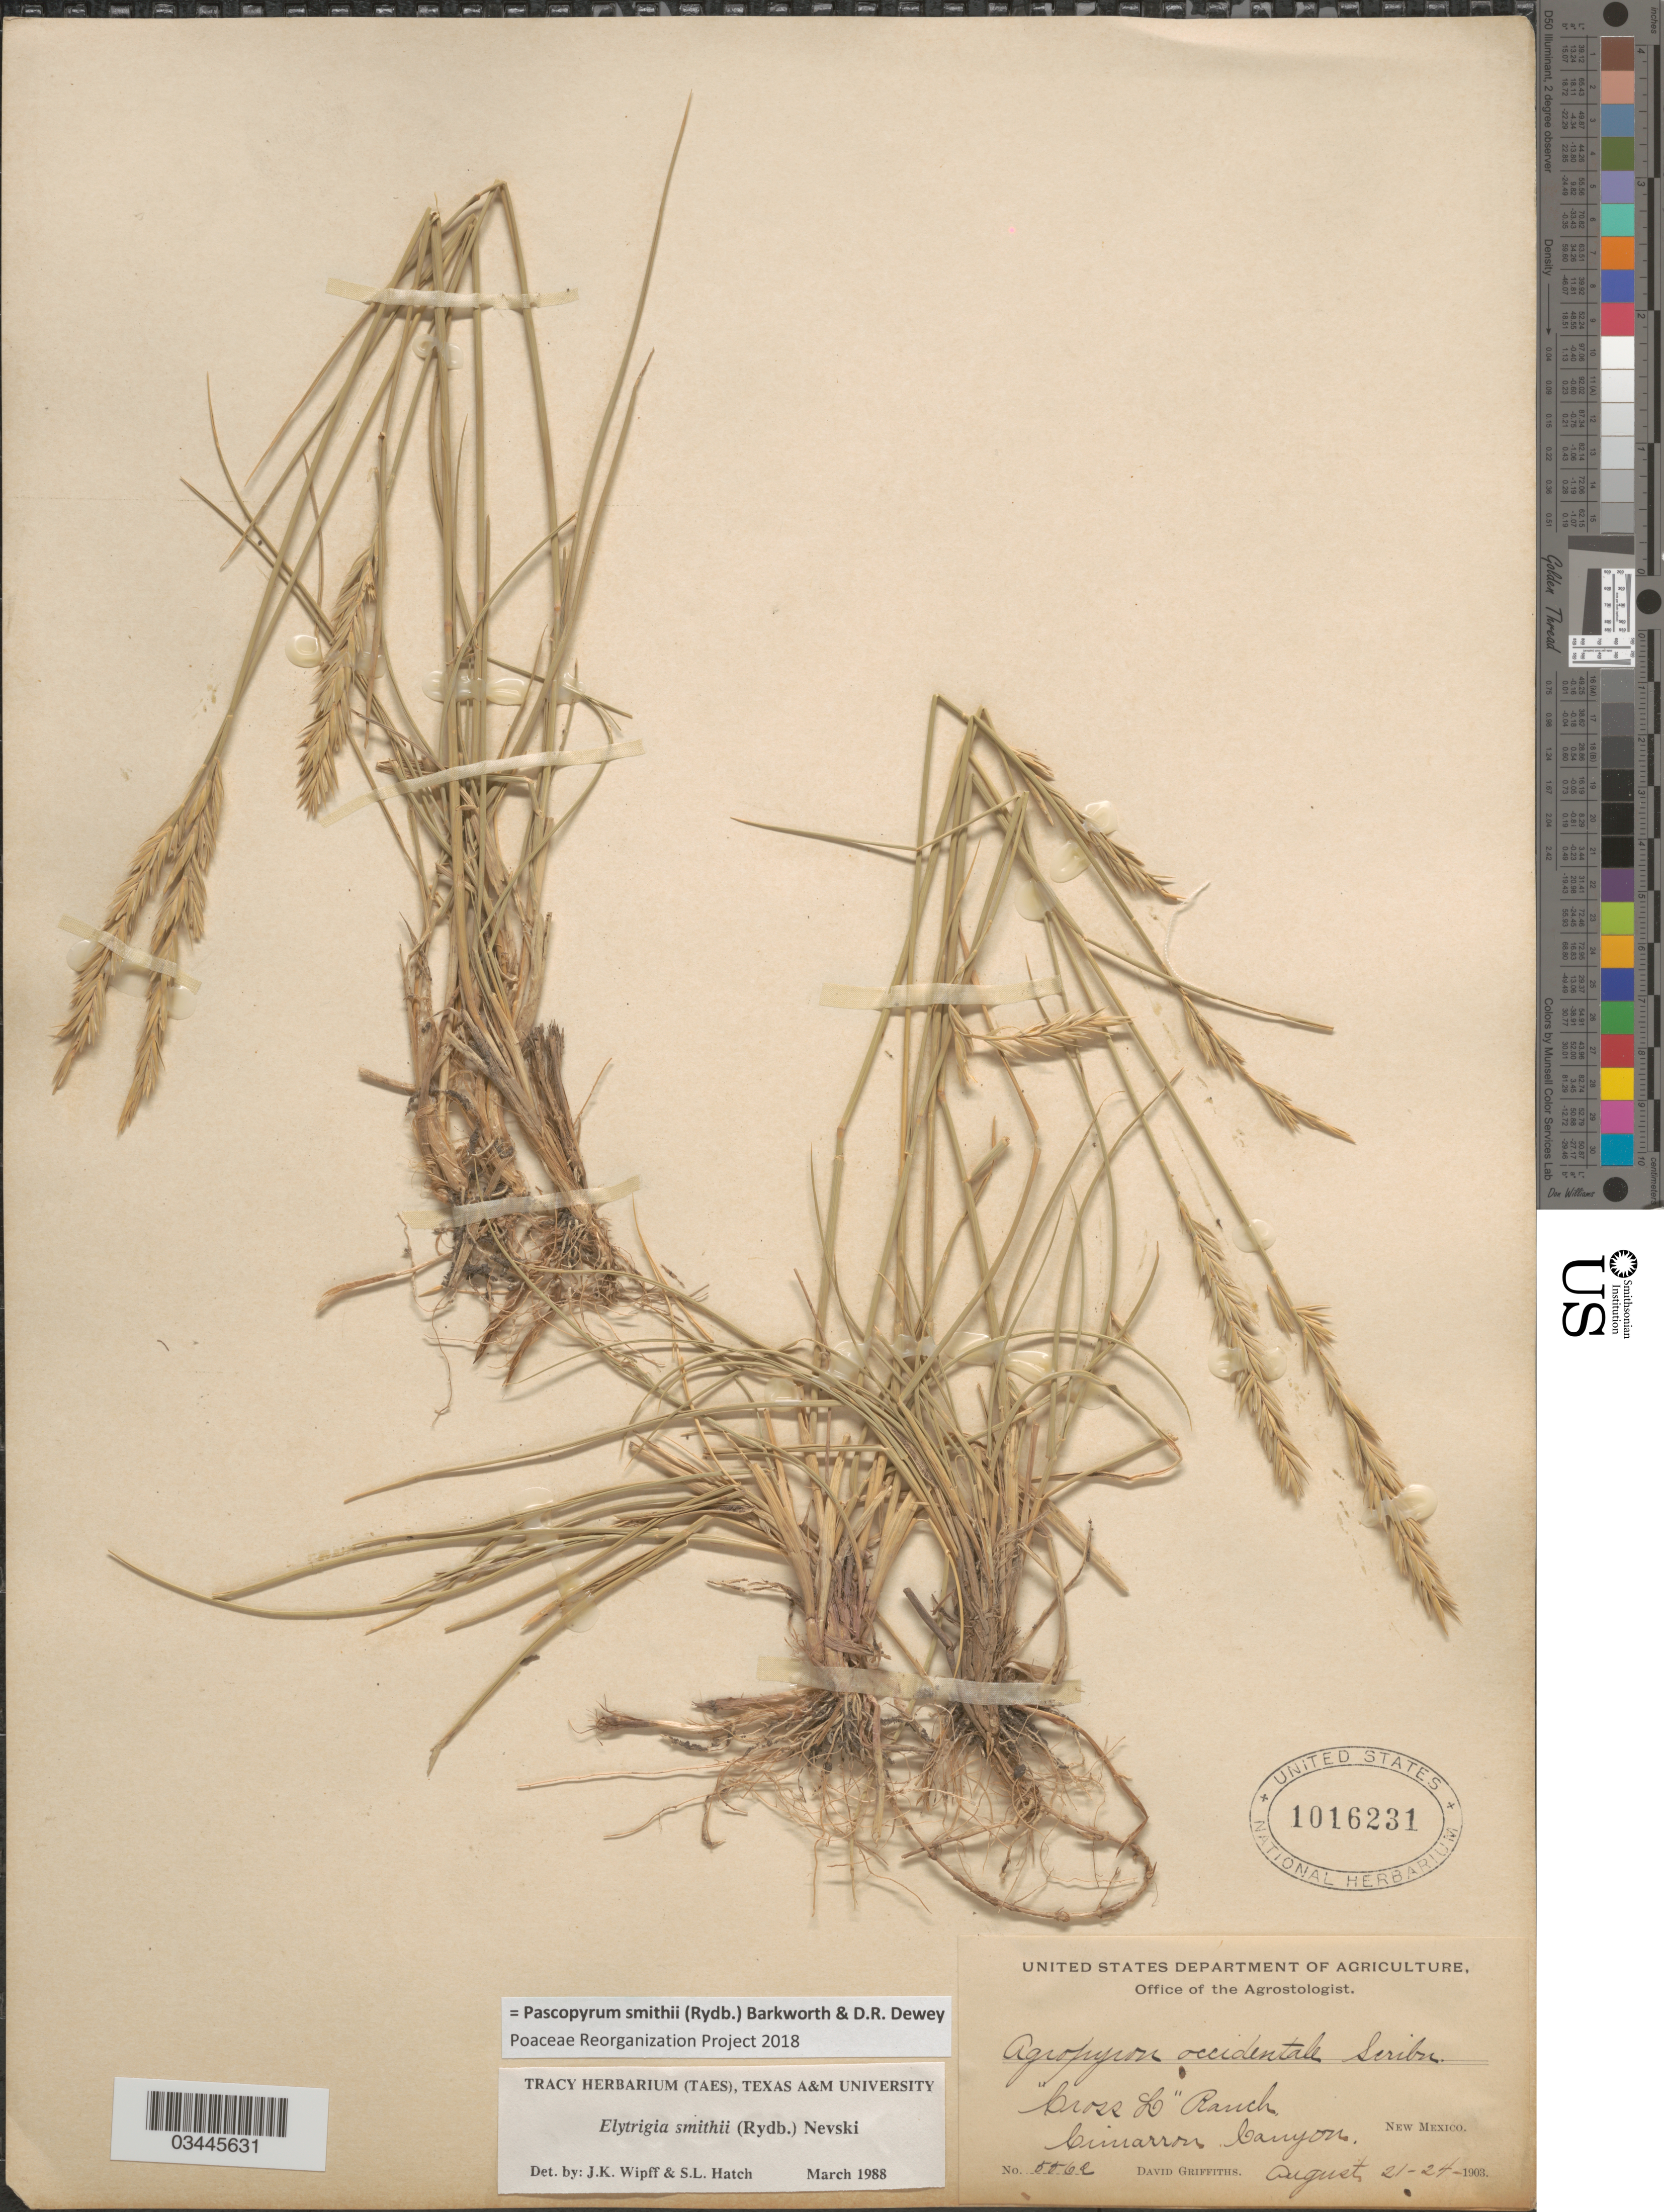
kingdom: Plantae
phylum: Tracheophyta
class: Liliopsida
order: Poales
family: Poaceae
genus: Pascopyrum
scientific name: Pascopyrum smithii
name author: (Rydb.) Barkworth & Dewey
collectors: D. Griffiths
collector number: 5562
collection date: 1903-08-21/1903-08-24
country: United States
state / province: New Mexico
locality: Cross L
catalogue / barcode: US 1016231